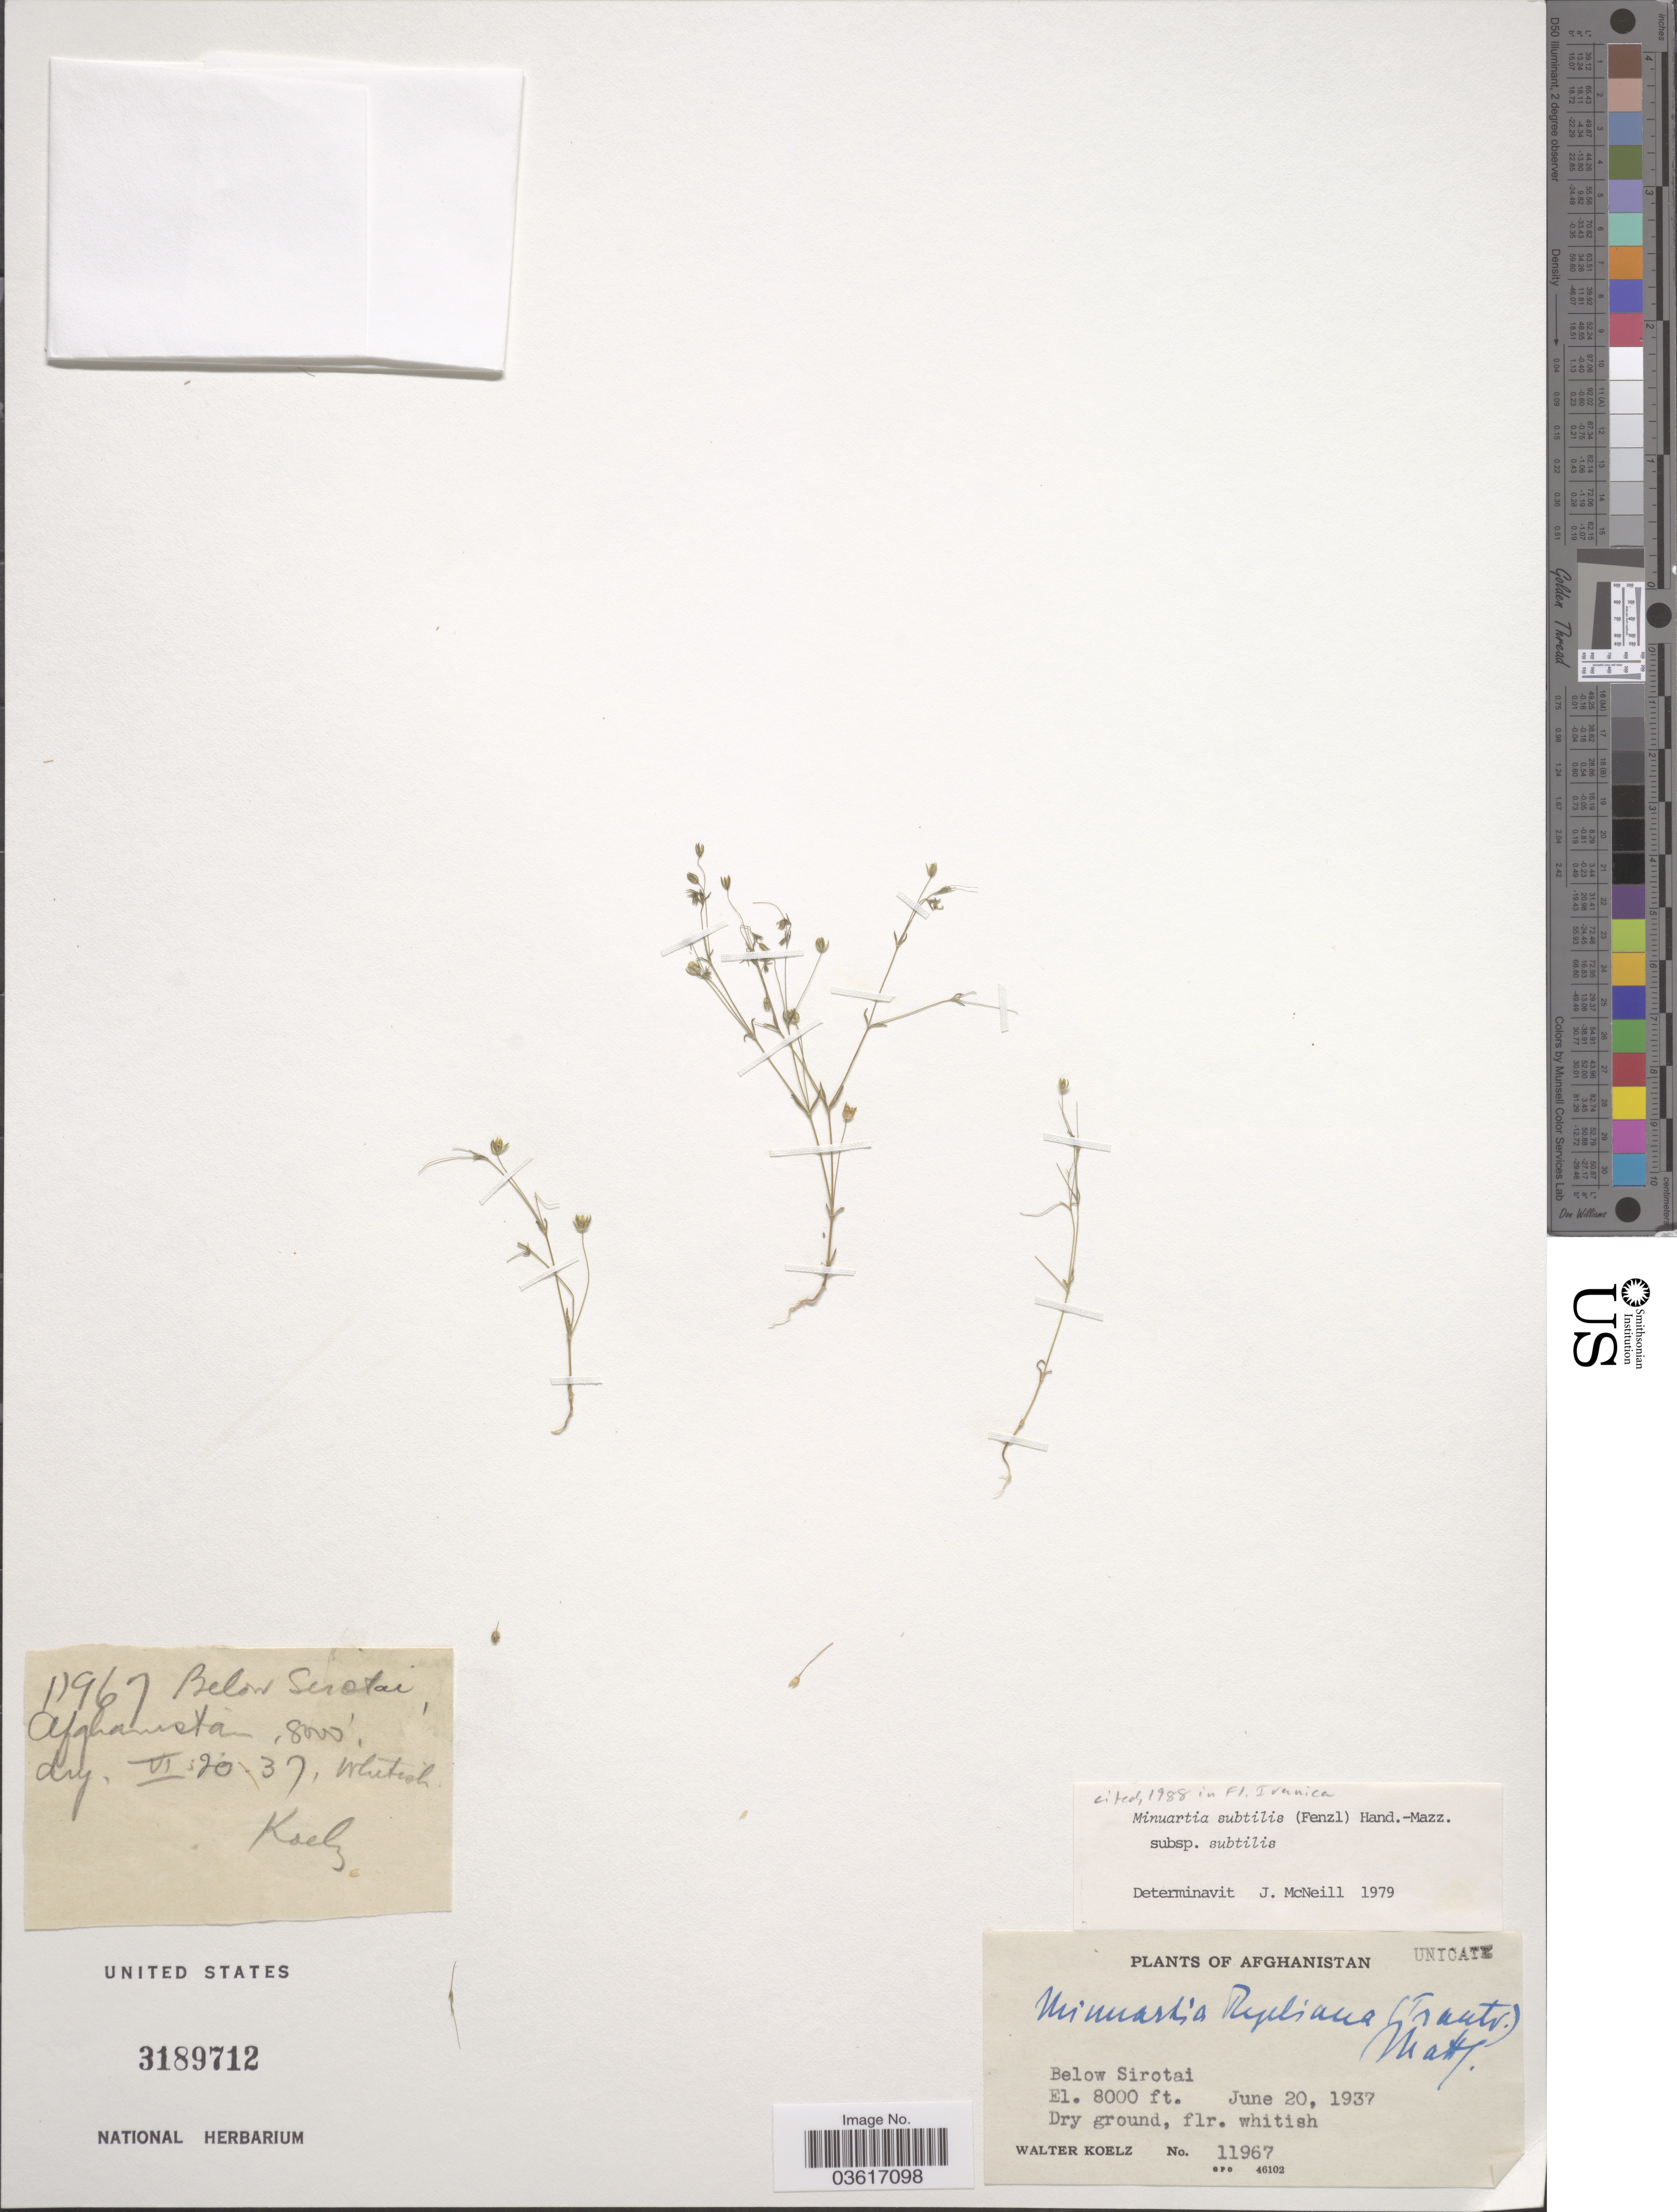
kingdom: Plantae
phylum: Tracheophyta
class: Magnoliopsida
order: Caryophyllales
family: Caryophyllaceae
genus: Minuartia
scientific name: Minuartia subtilis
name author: Hand.-Mazz.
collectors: W. N. Koelz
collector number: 11967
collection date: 1937-06-20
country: Afghanistan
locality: Below Sirotai.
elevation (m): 2438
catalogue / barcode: US 3189712